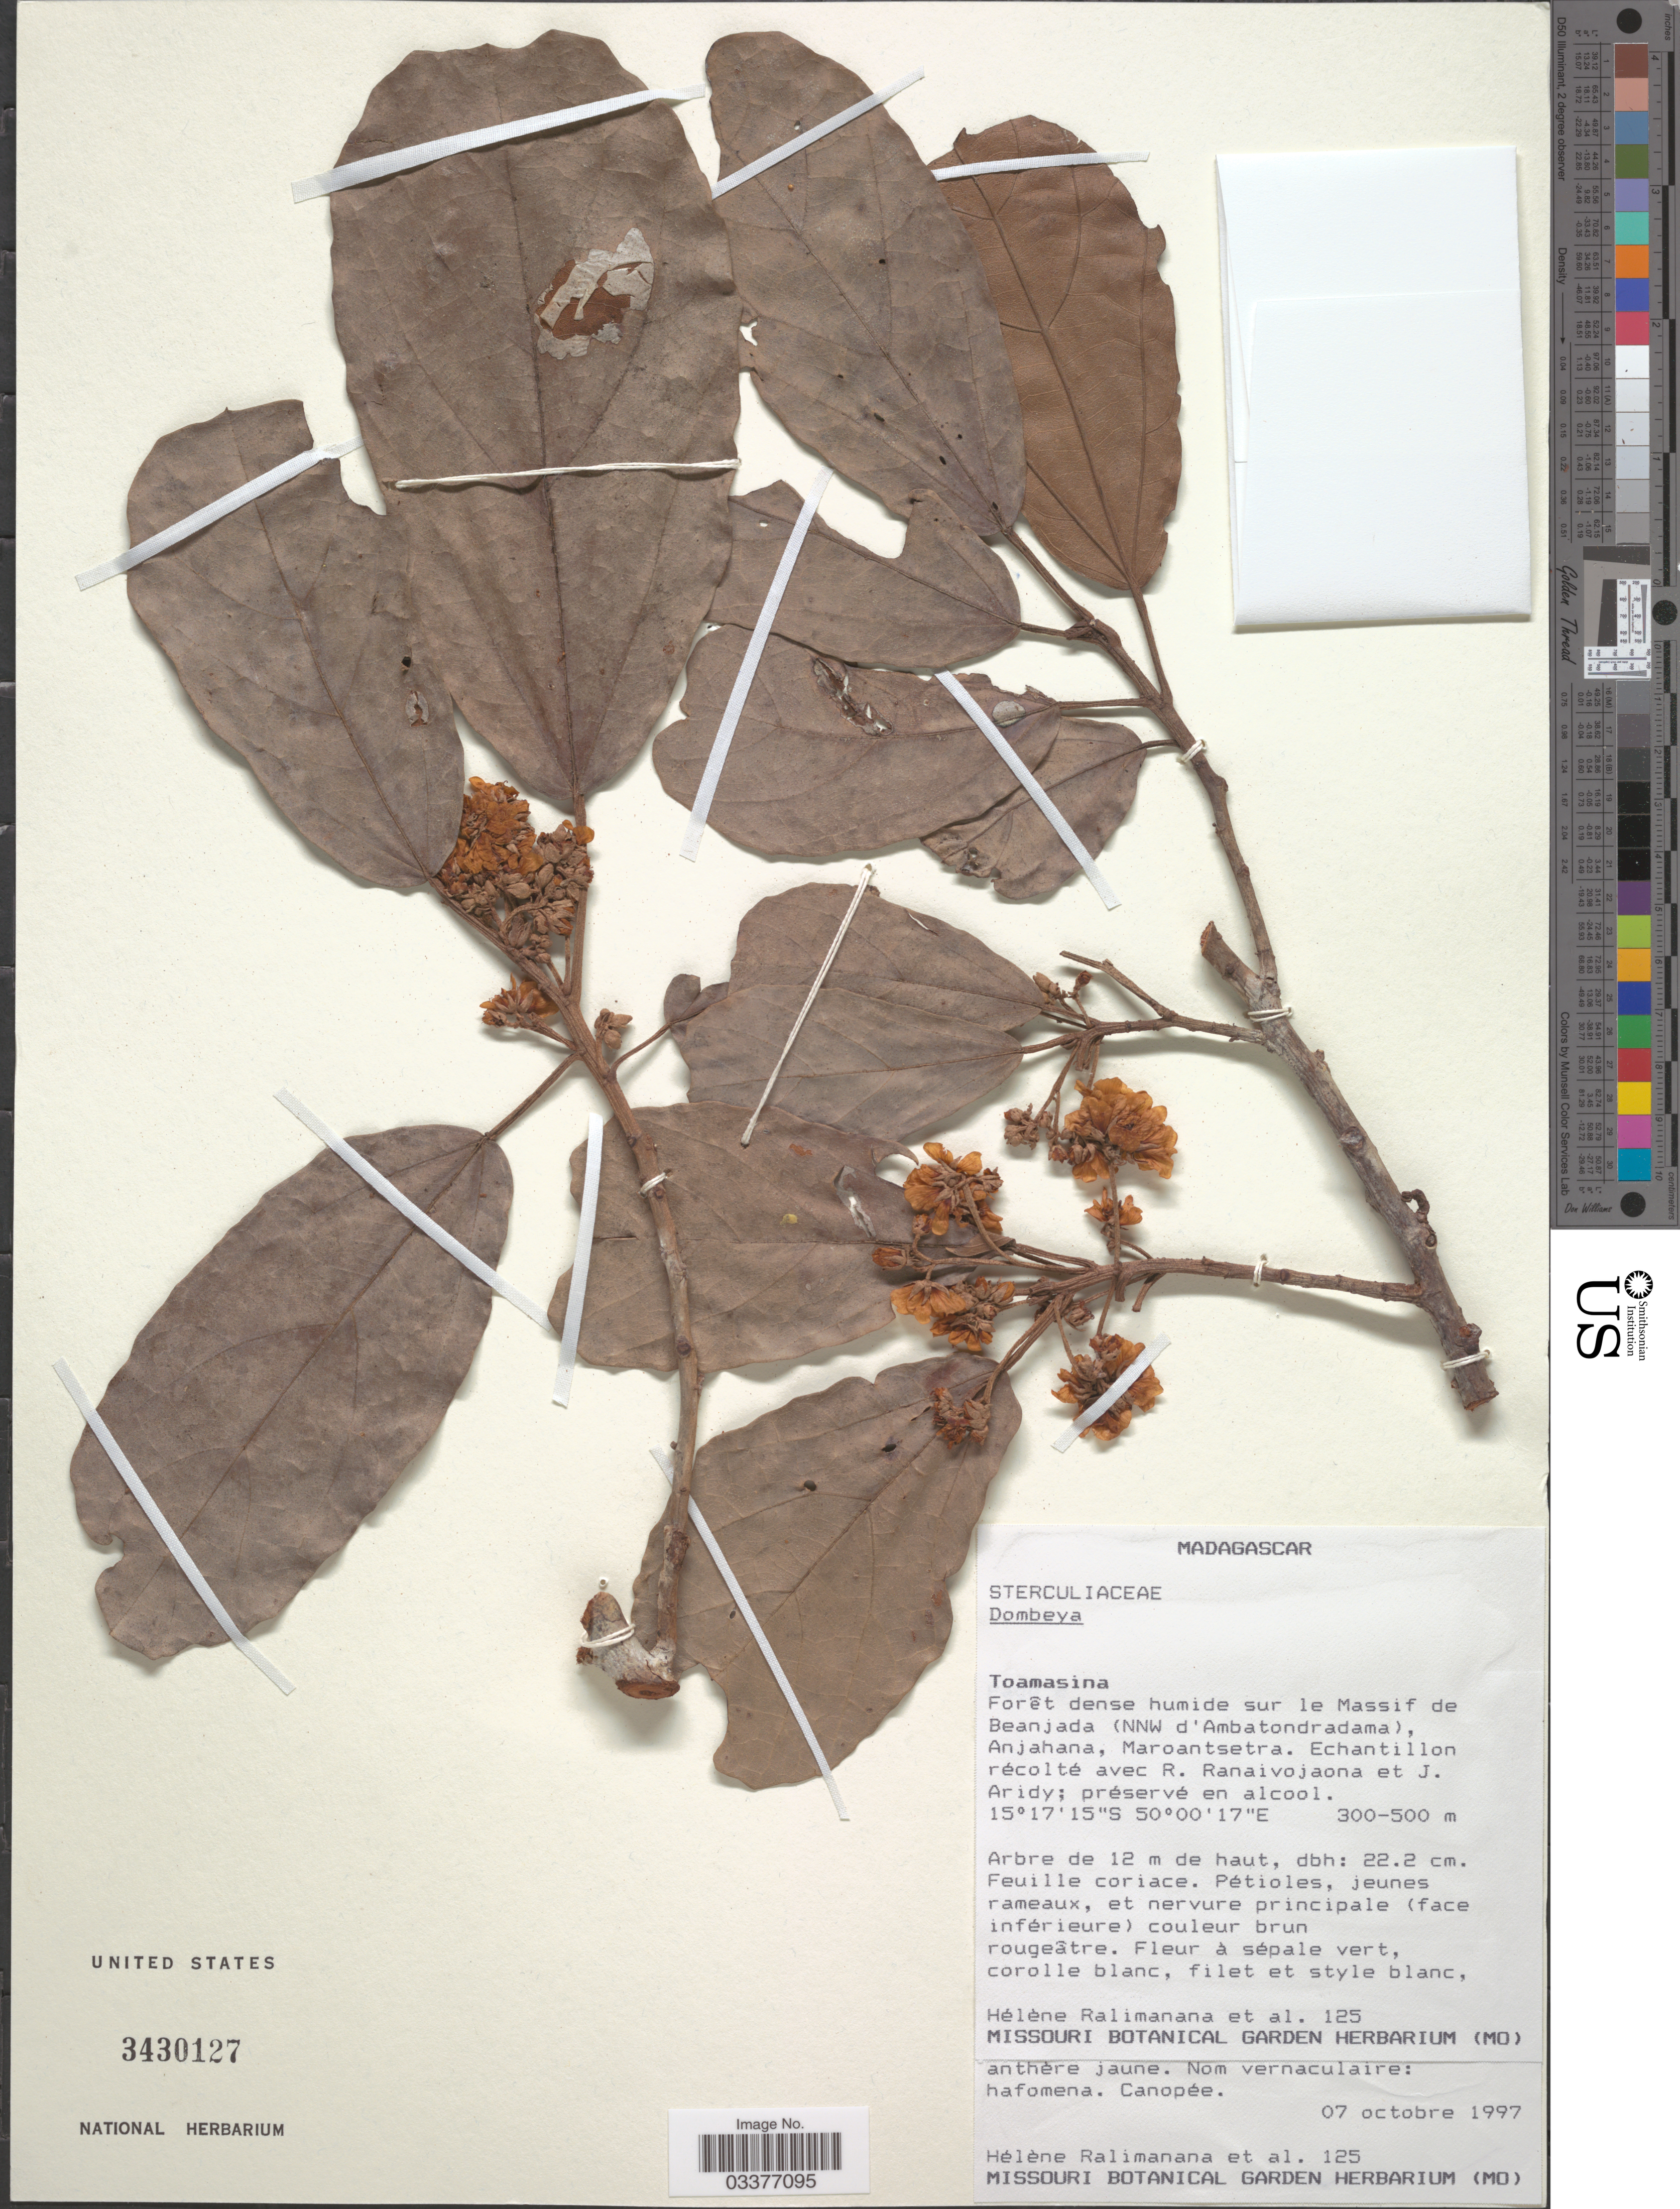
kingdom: Plantae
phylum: Tracheophyta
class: Magnoliopsida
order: Malvales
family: Malvaceae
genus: Dombeya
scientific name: Dombeya sp.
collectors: H. Ralimanana, R. Ranaivojaona & J. Aridy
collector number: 125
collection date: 1997-10-07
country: Madagascar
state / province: Analanjirofo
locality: Forêt dense humide sur le Massif de Beanjada (NNW d'Ambatondradama), Anjahana, Maroantsetra.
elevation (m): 300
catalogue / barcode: US 3430127